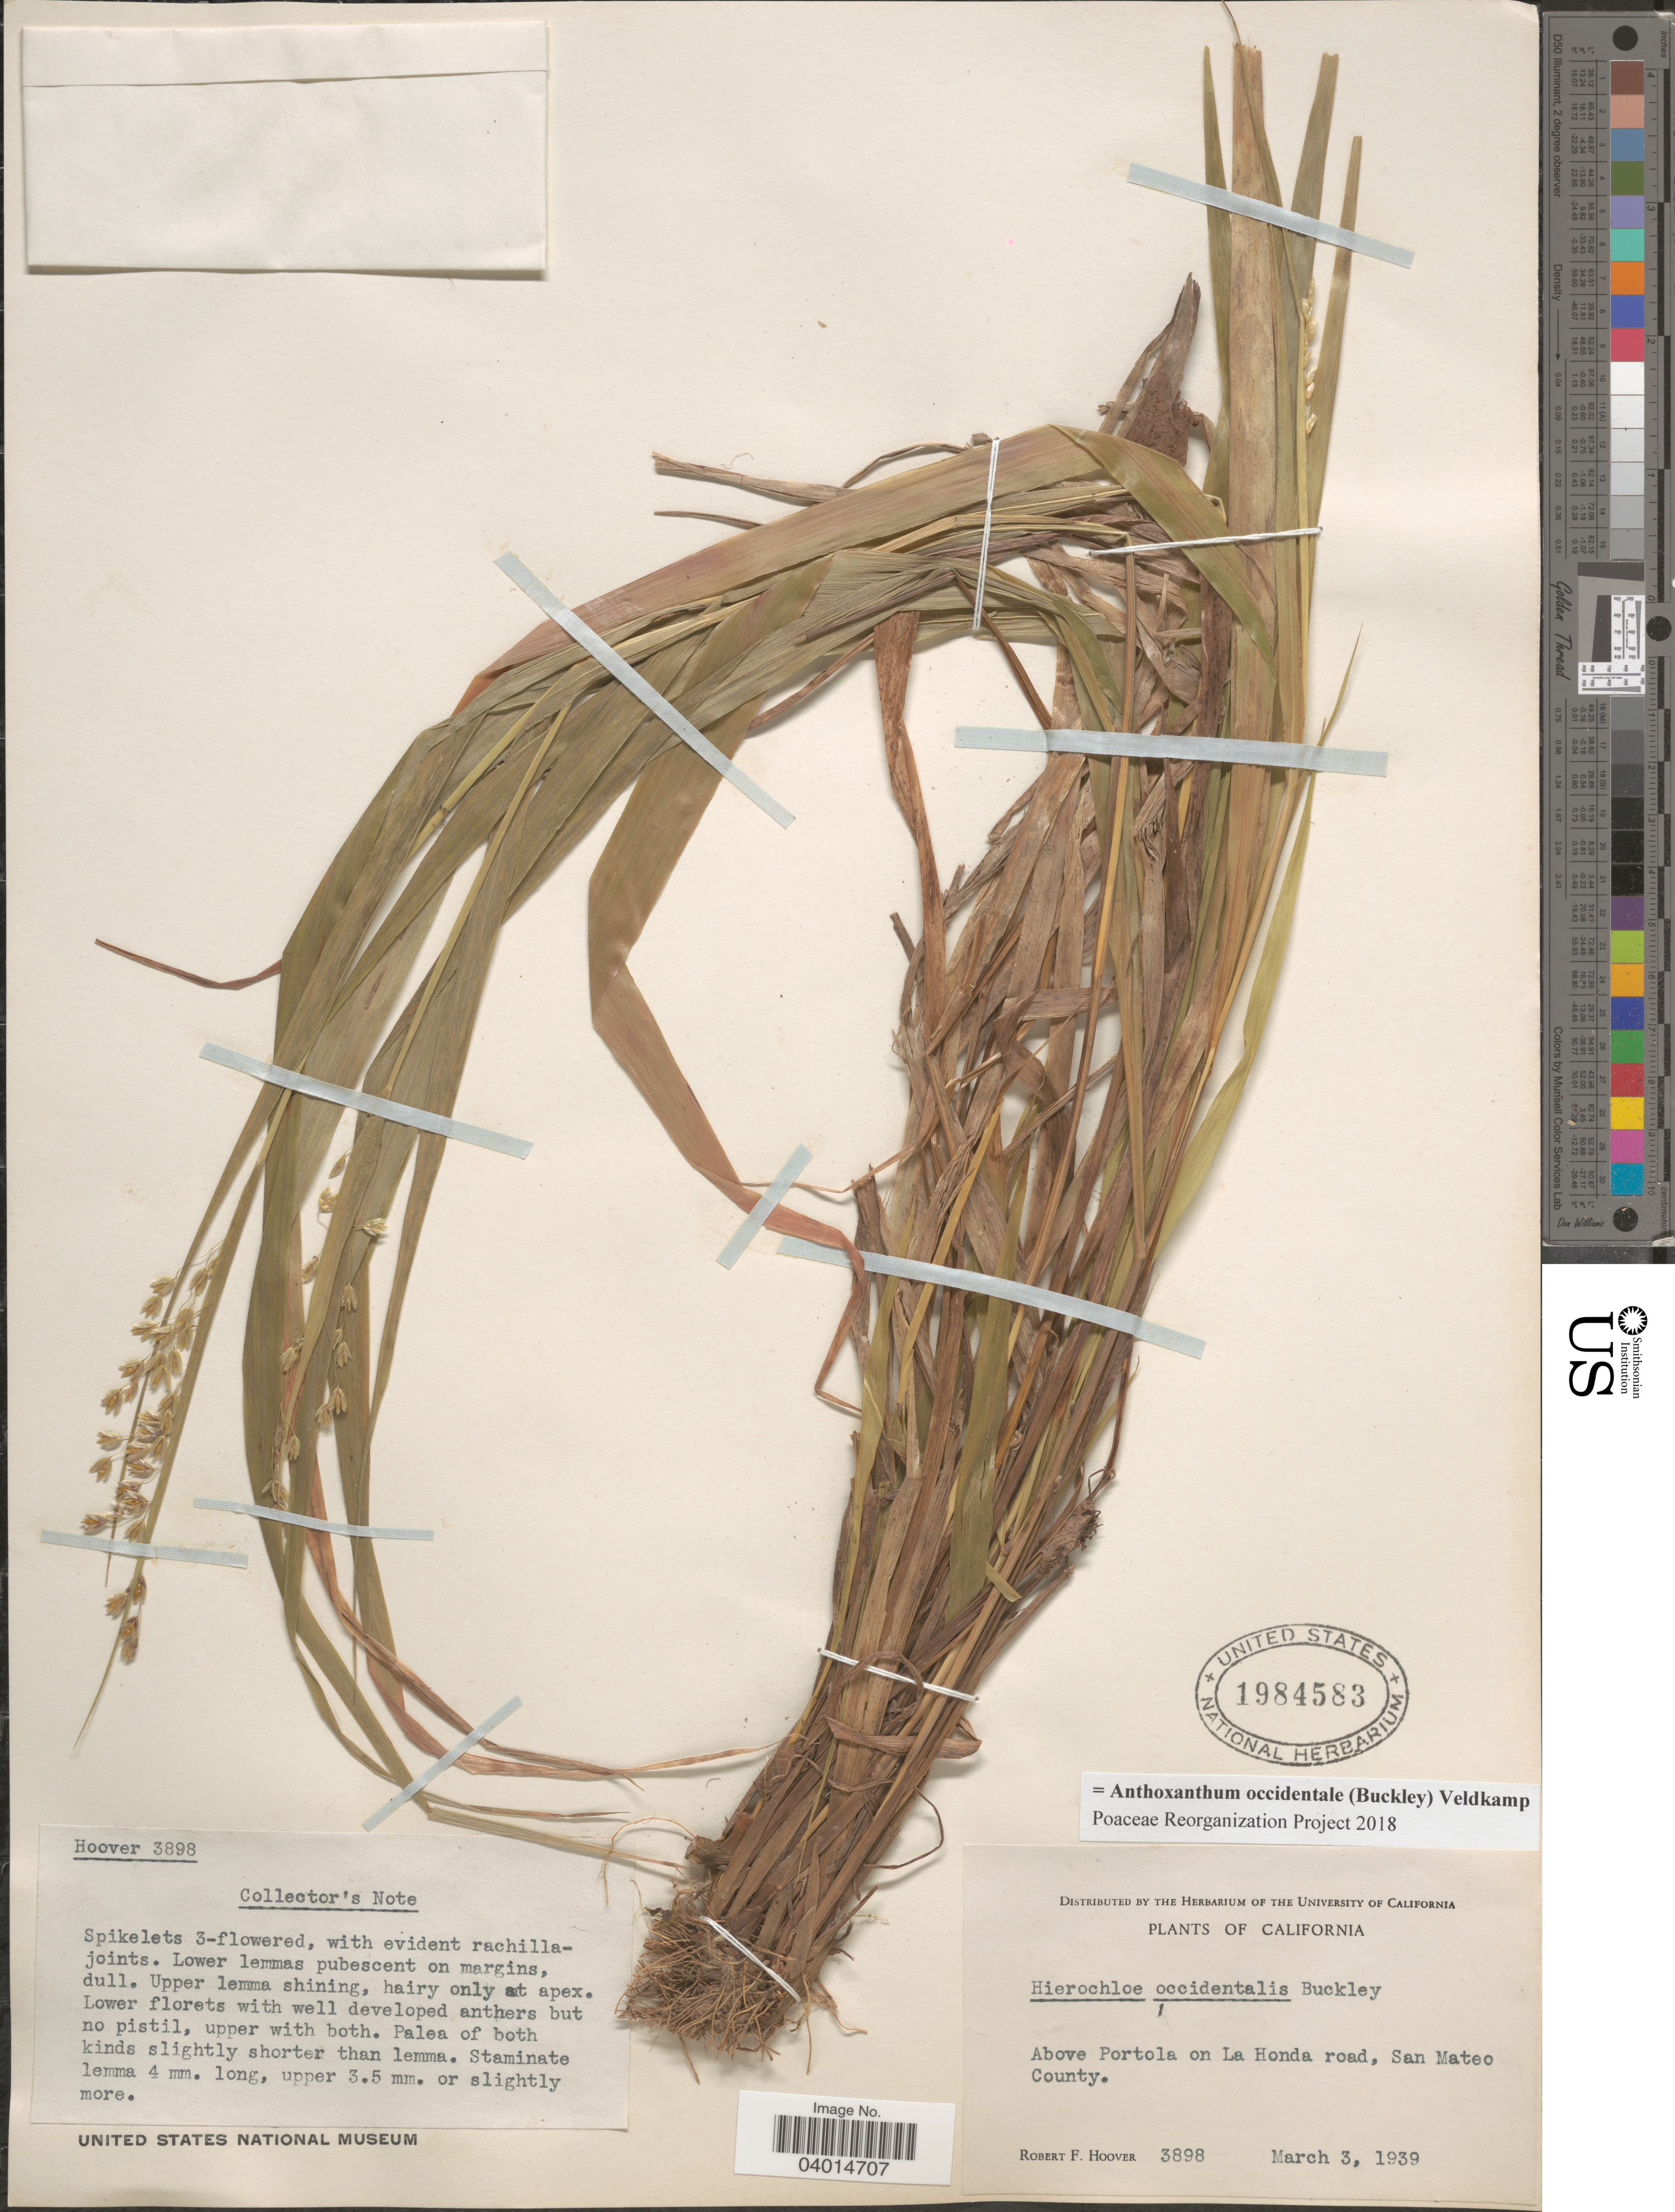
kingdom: Plantae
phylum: Tracheophyta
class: Liliopsida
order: Poales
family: Poaceae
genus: Anthoxanthum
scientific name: Anthoxanthum occidentale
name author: (Buckley) Veldkamp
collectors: R. F. Hoover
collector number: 3898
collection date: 1939-03-03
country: United States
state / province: California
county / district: San Mateo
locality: Above Portola on La Honda road, San Mateo County.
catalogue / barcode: US 1984583